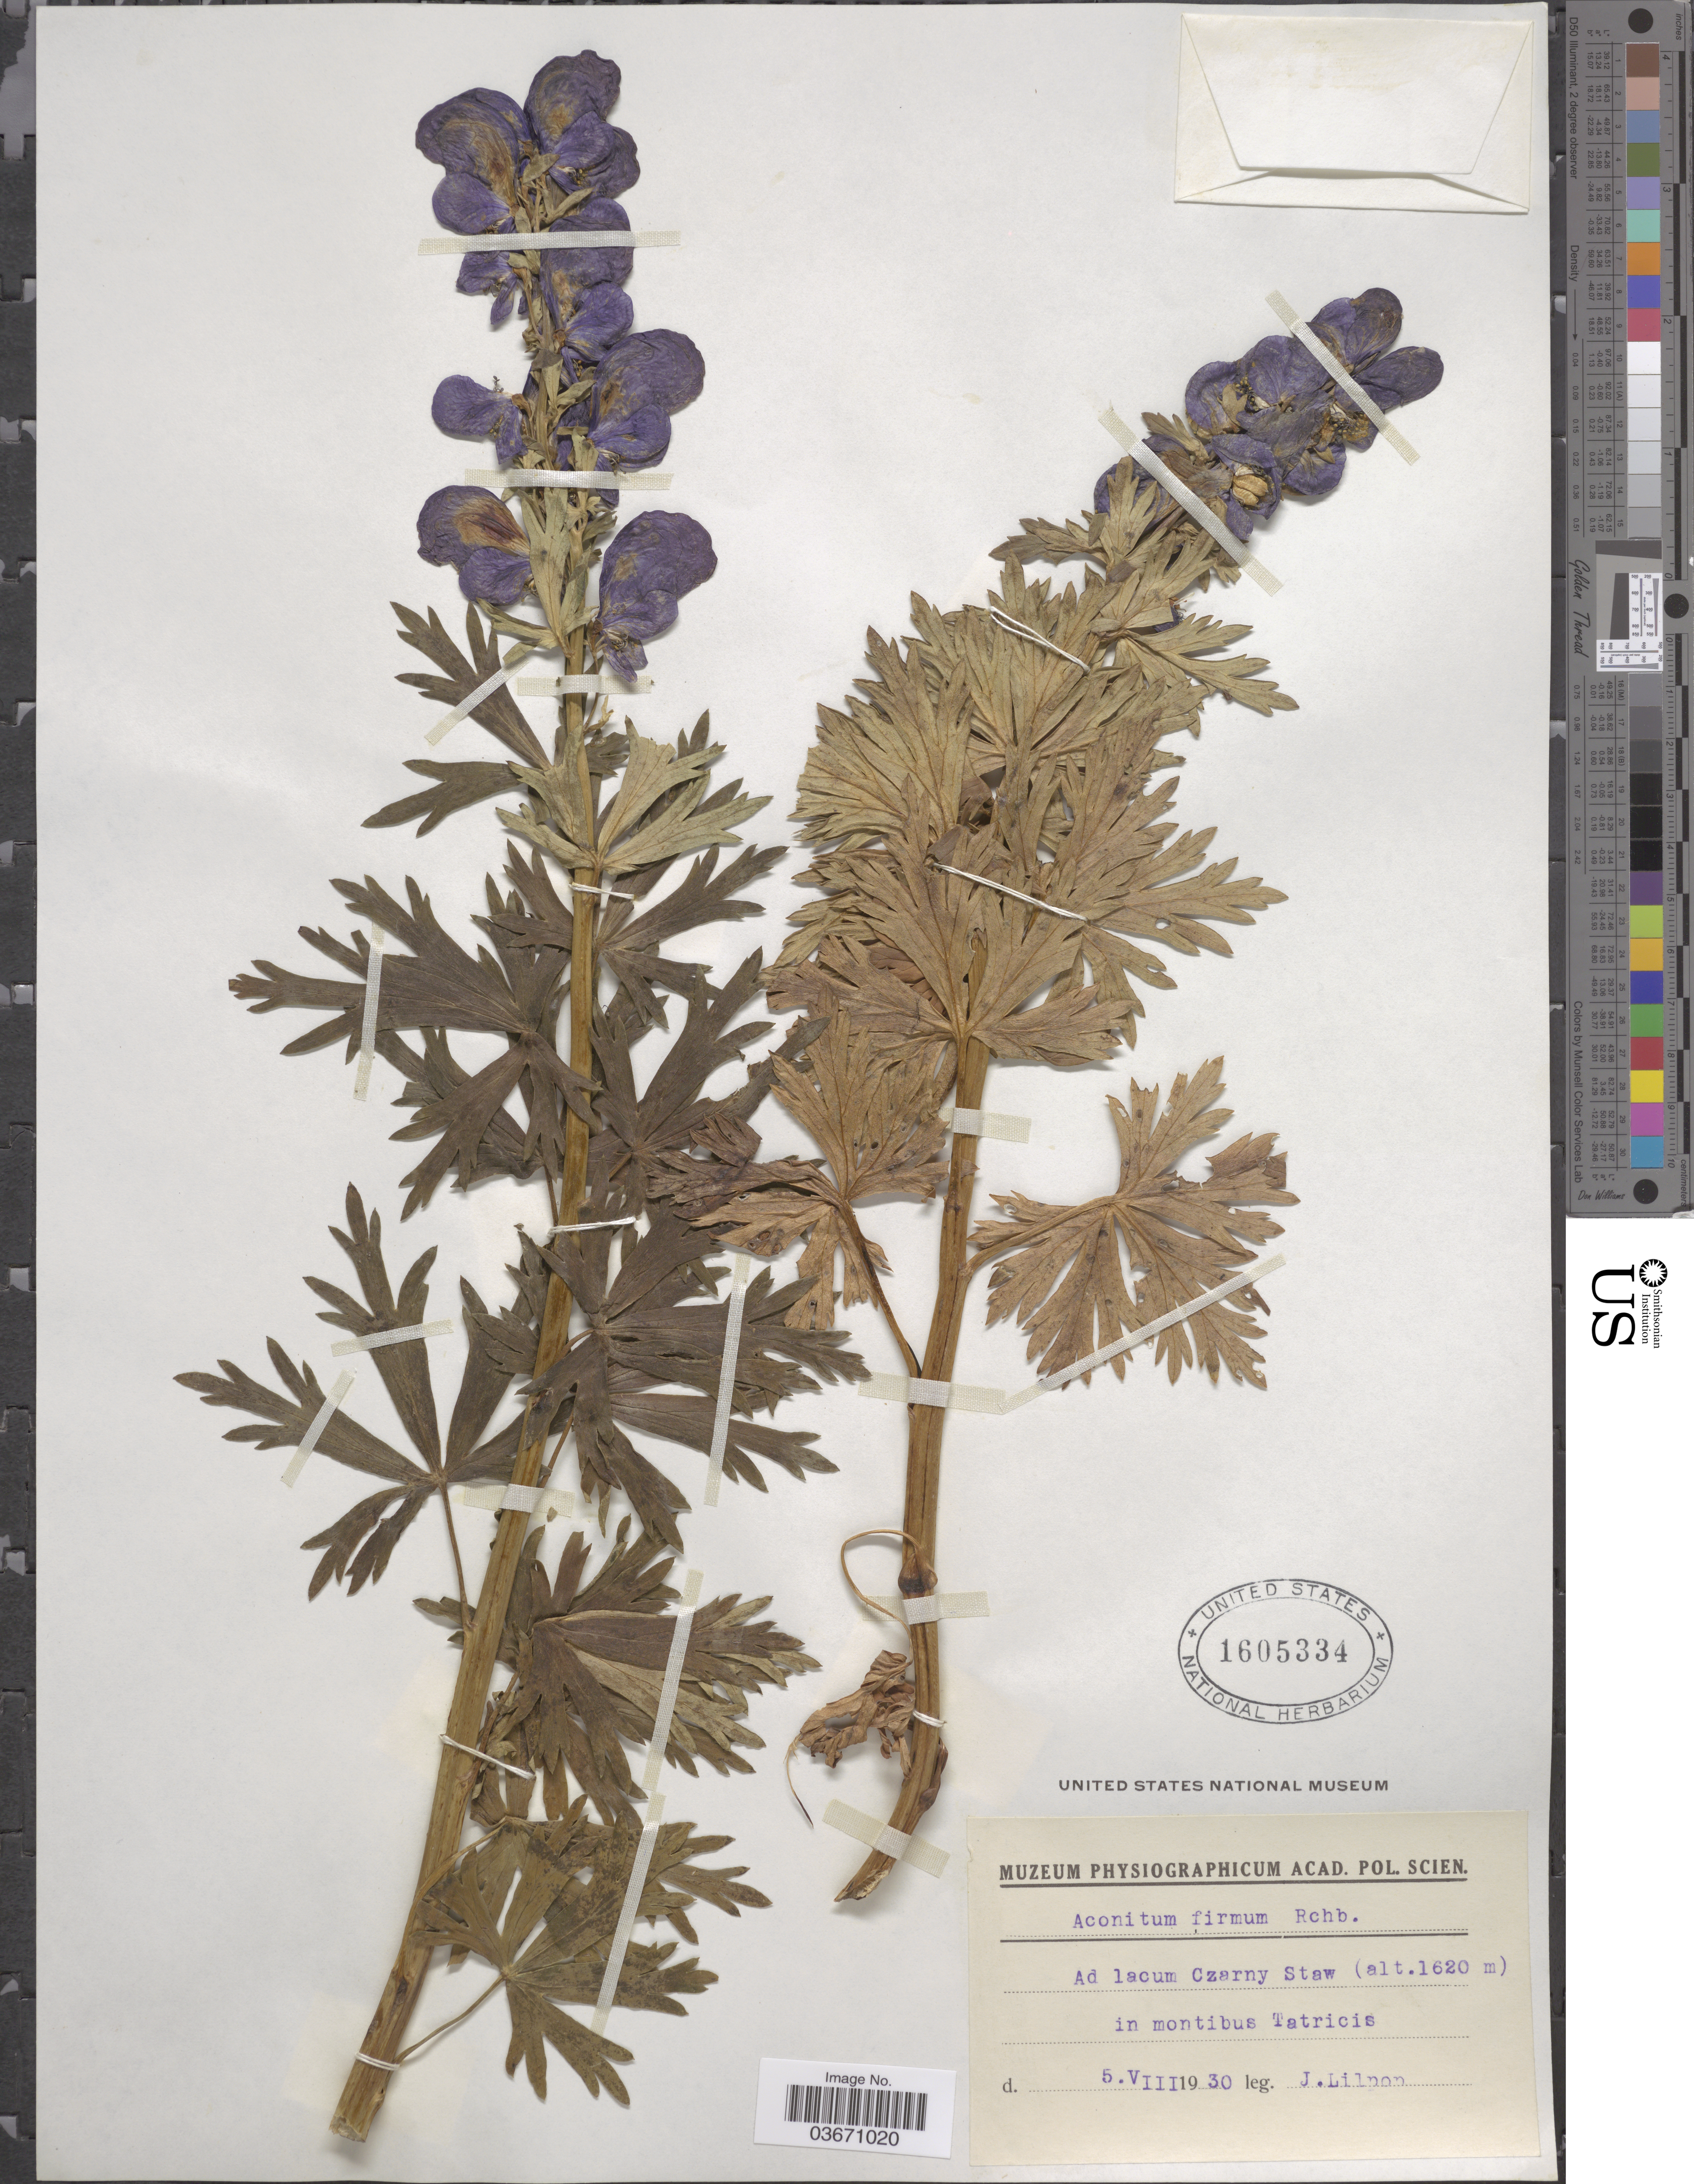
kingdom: Plantae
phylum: Tracheophyta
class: Magnoliopsida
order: Ranunculales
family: Ranunculaceae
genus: Aconitum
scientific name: Aconitum firmum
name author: Rchb.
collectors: J. Lilpop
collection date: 1930-08-05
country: Poland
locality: Ad lacum Czarny Staw in montibus Tatricis.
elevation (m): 1620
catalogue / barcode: US 1605334